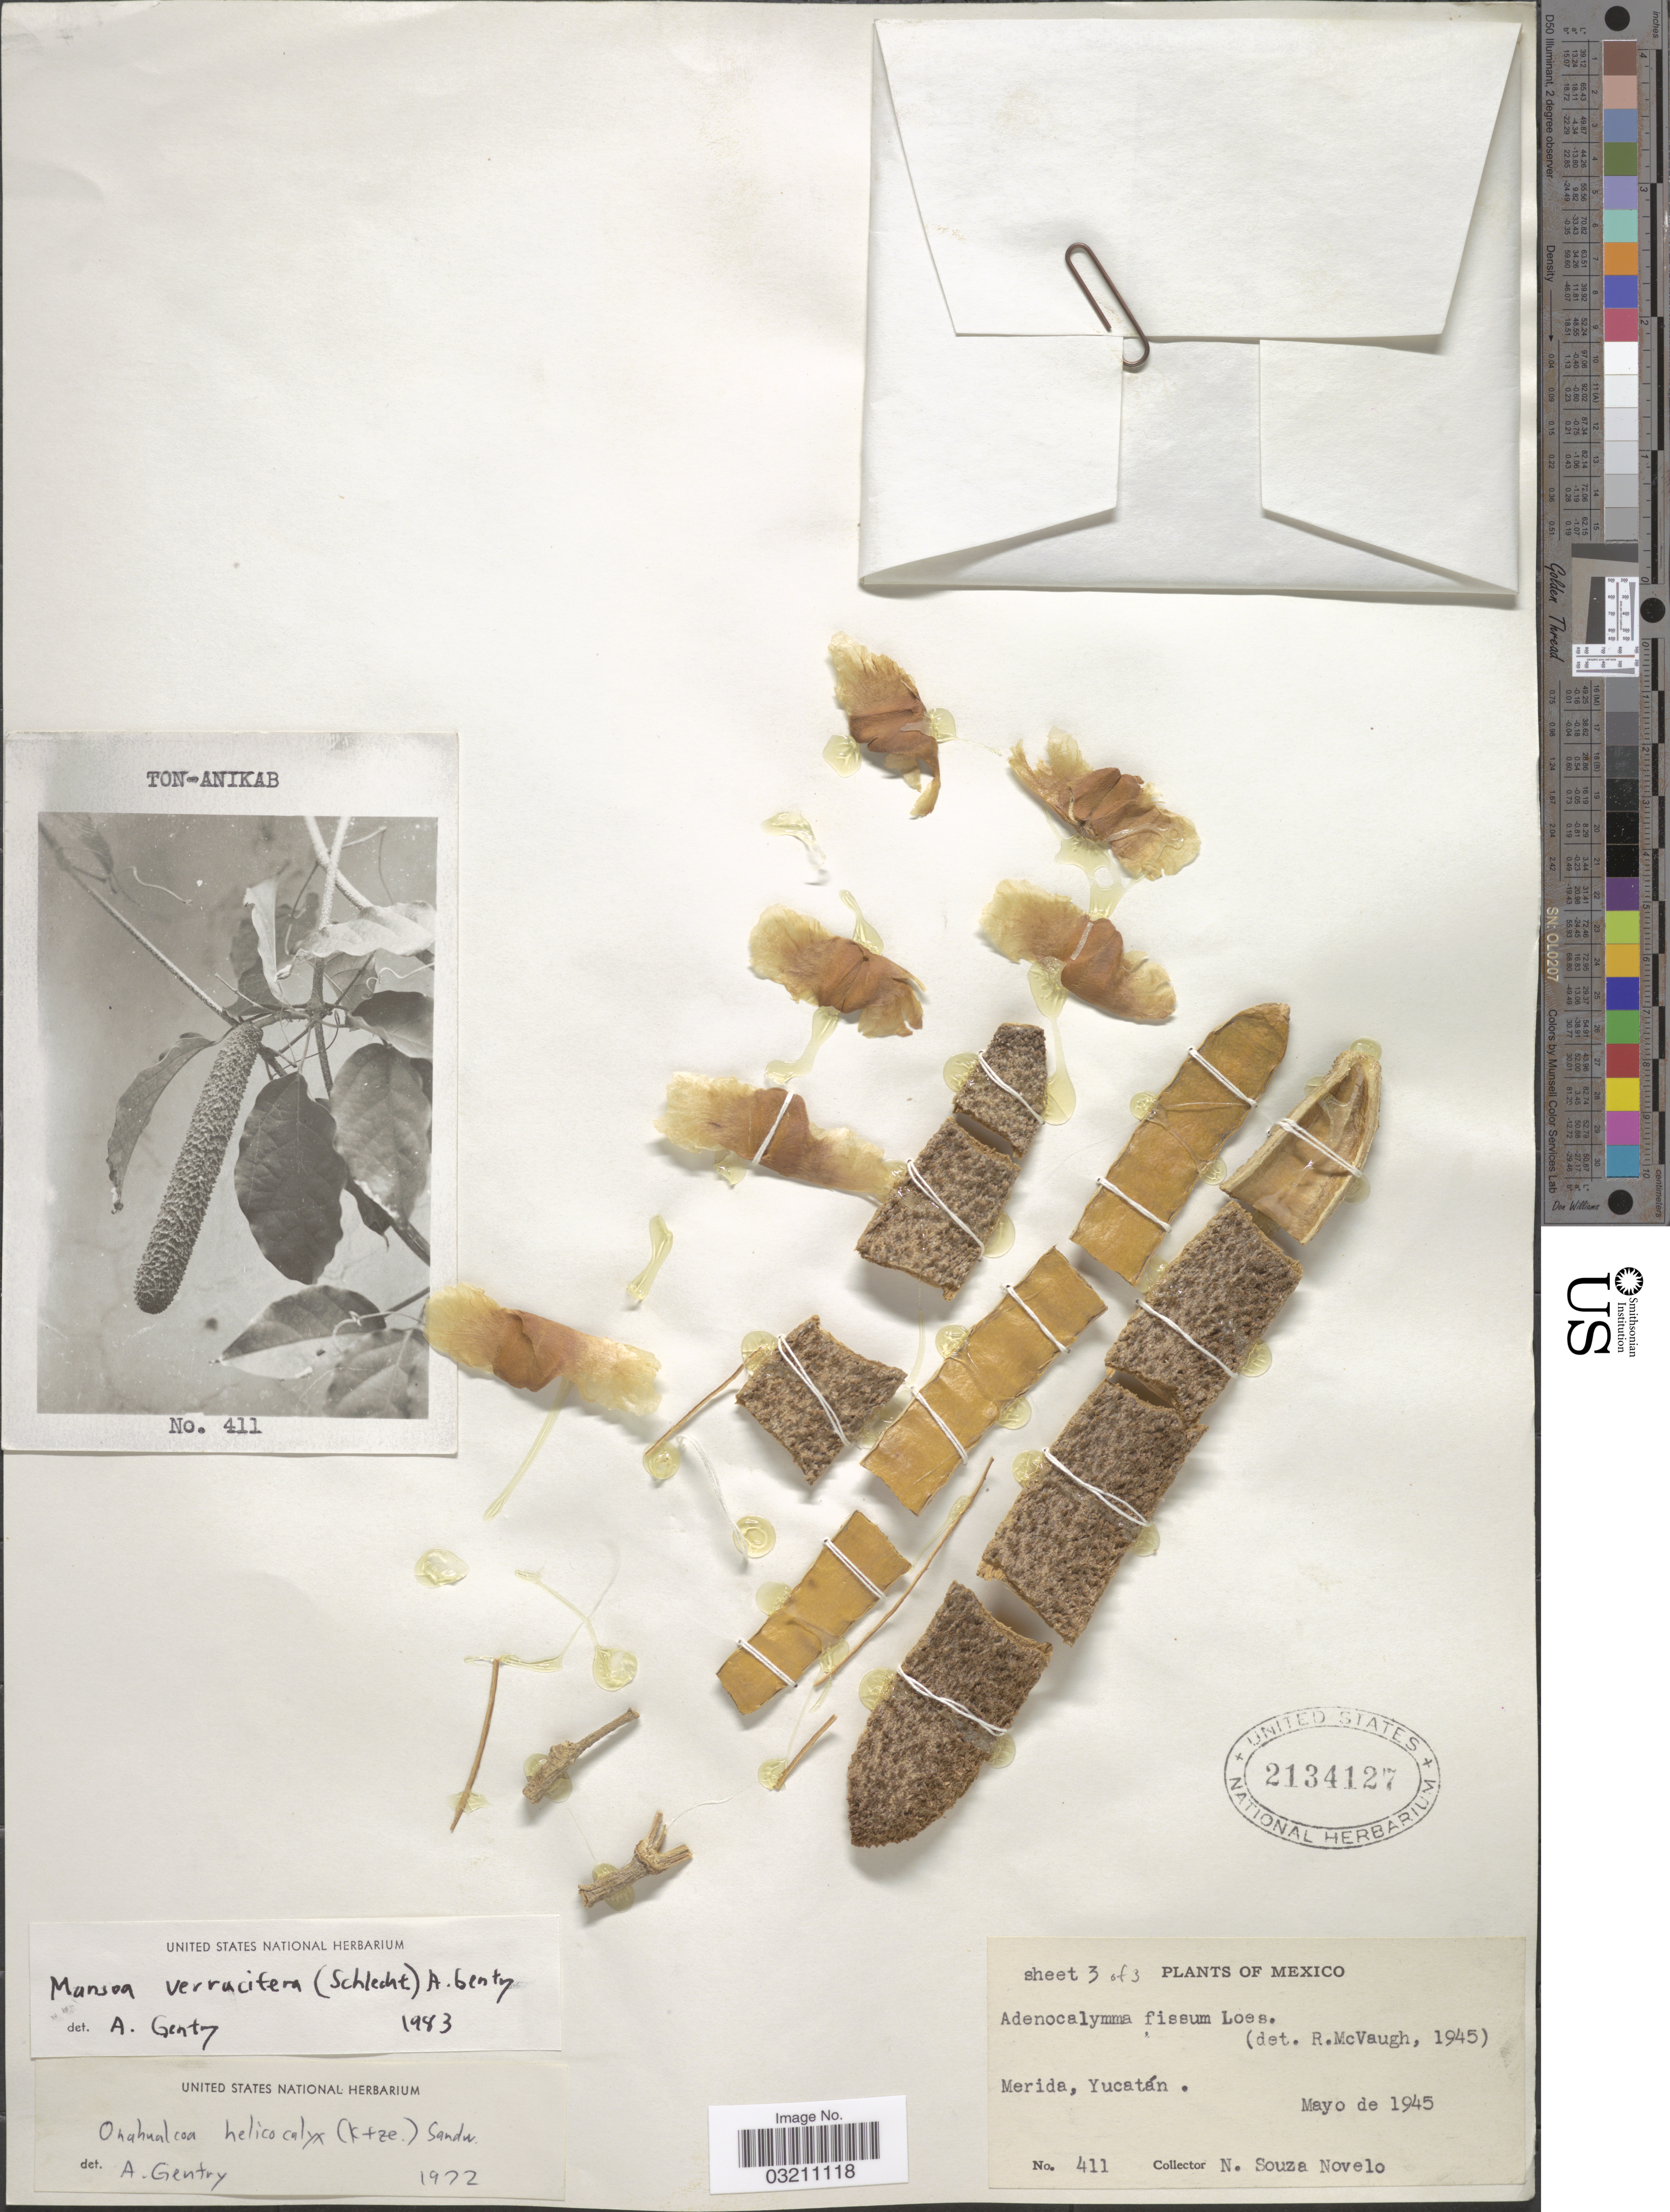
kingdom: Plantae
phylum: Tracheophyta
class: Magnoliopsida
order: Lamiales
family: Bignoniaceae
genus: Mansoa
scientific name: Mansoa verrucifera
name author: (Schltdl.) A.H. Gentry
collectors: N. Souza Novelo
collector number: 411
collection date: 1945-05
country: Mexico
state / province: Yucatán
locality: Merida.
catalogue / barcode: US 2134127